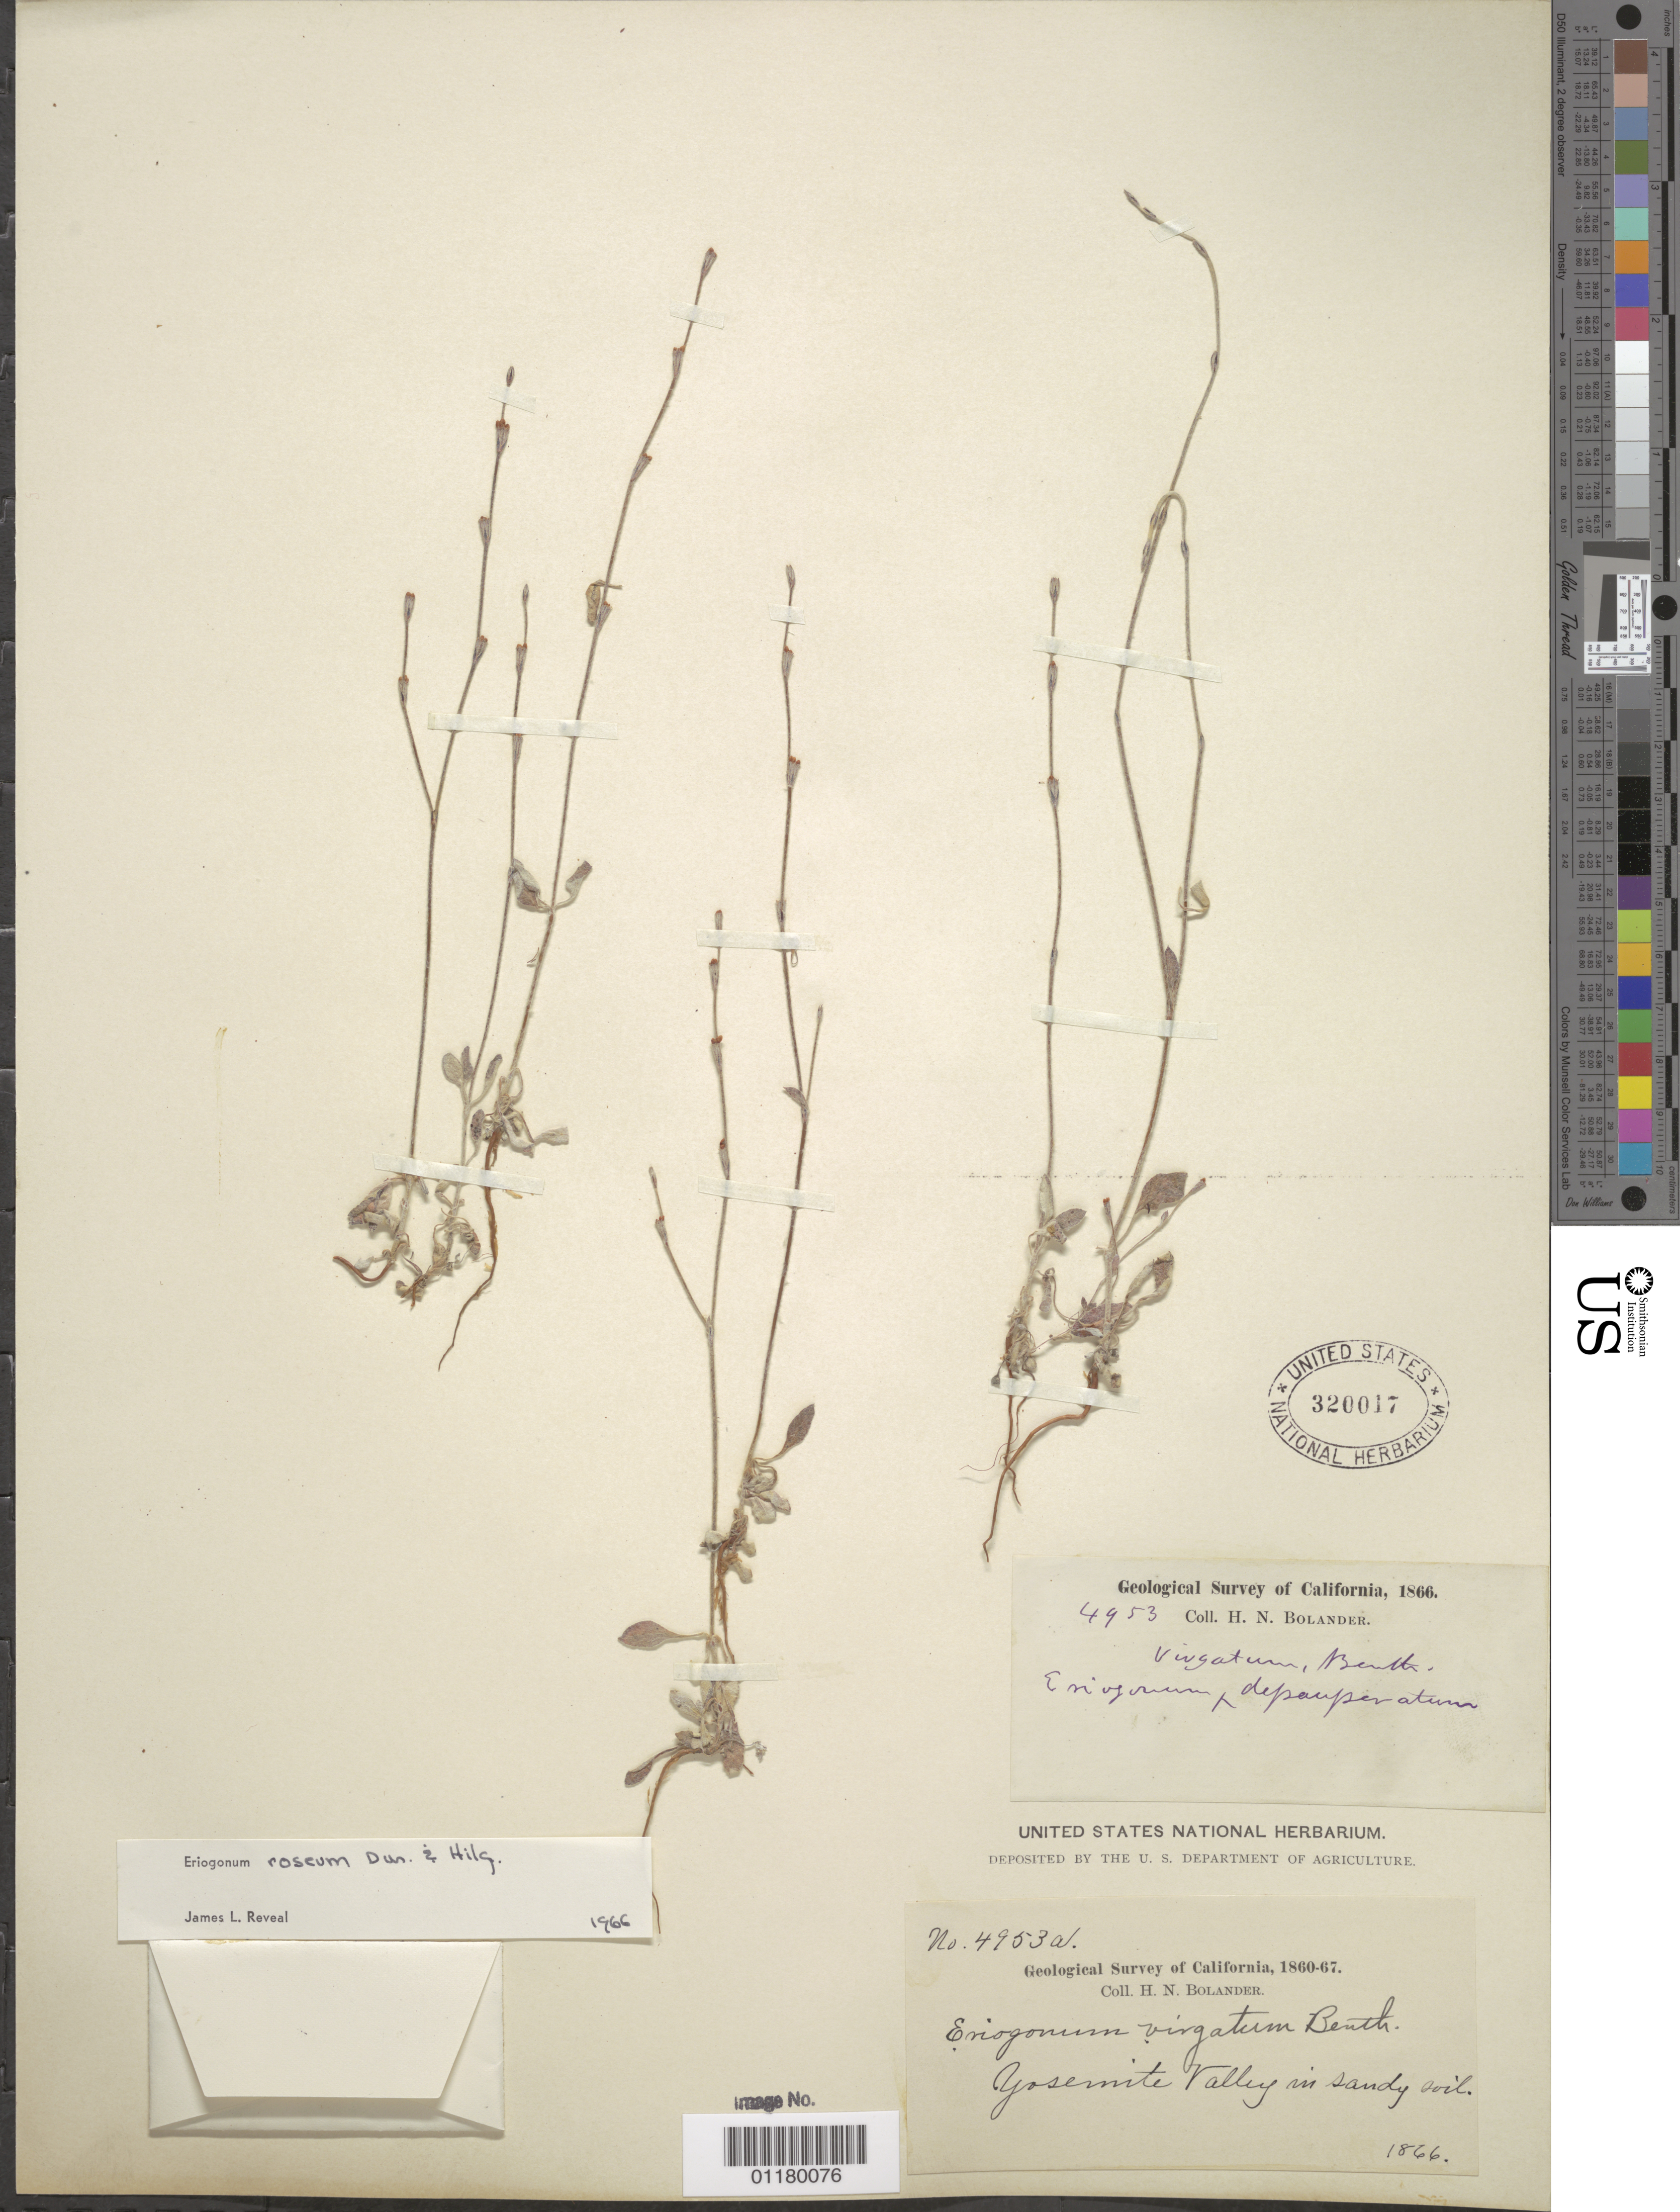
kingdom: Plantae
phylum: Tracheophyta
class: Magnoliopsida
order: Caryophyllales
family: Polygonaceae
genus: Eriogonum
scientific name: Eriogonum roseum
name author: Durand & Hilg.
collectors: H. Bolander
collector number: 4953a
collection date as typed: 1866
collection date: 1866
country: United States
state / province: California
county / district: Mariposa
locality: Yosemite valley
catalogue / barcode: US 320017